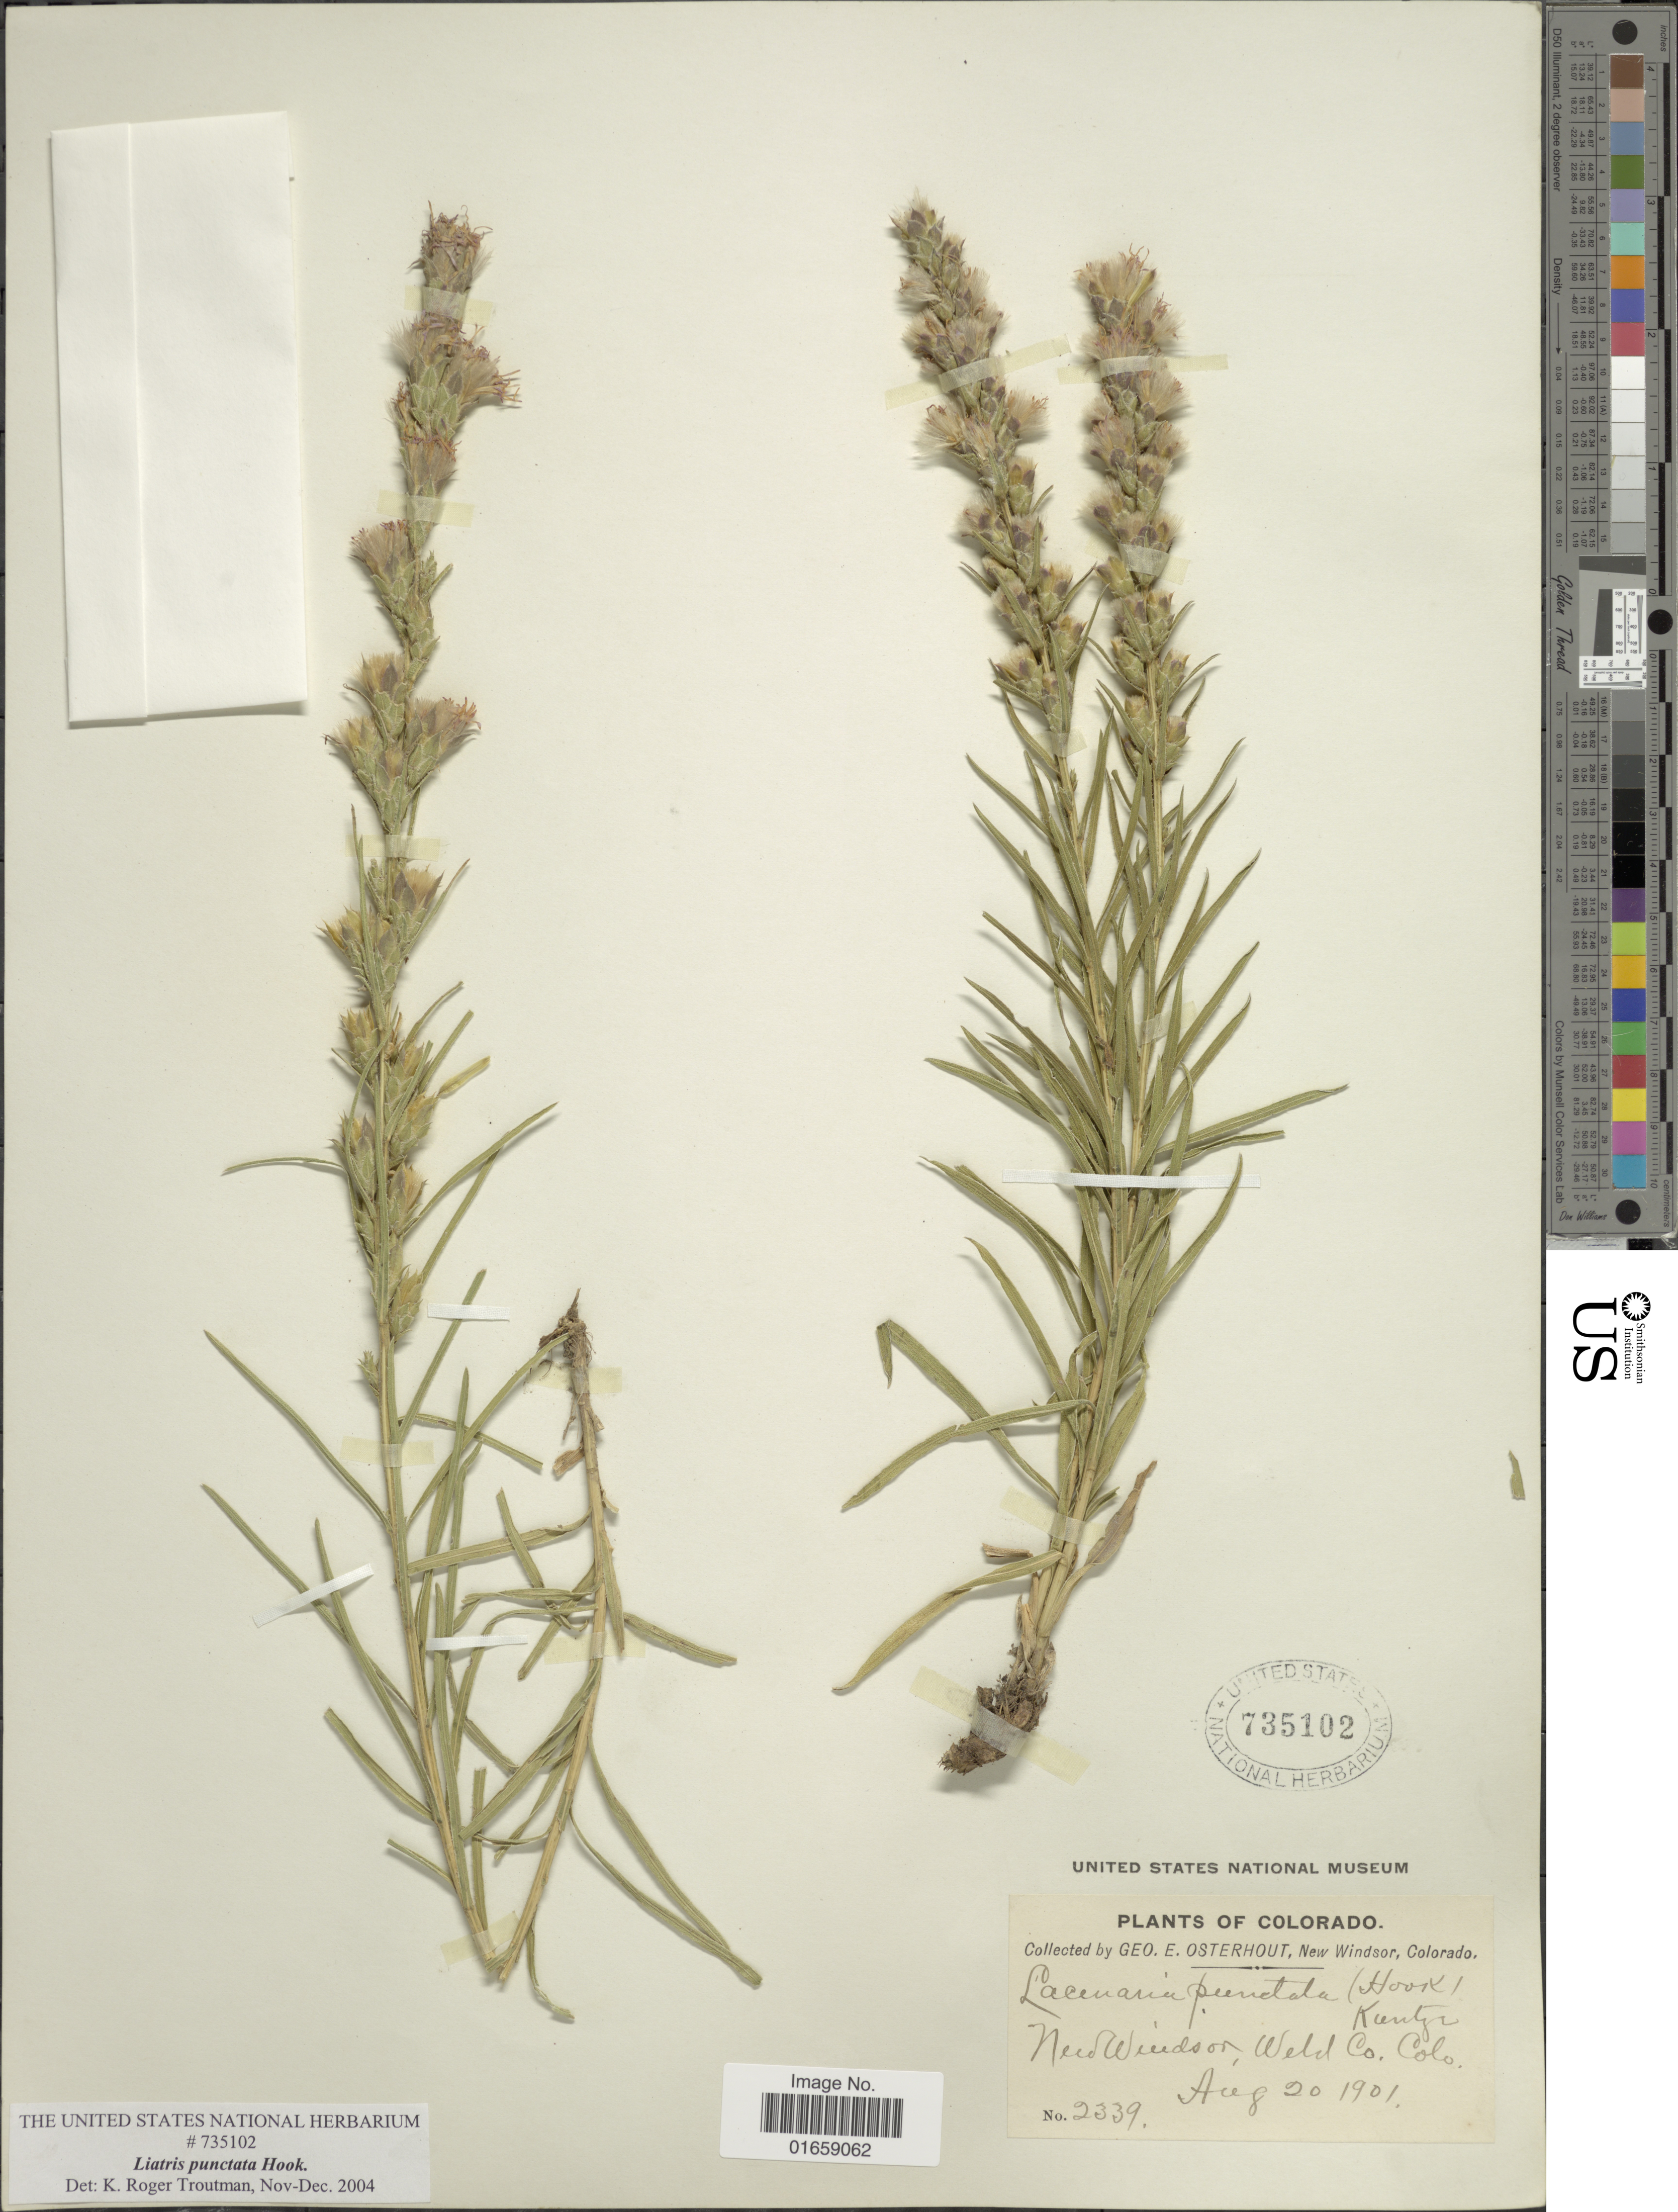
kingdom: Plantae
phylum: Tracheophyta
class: Magnoliopsida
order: Asterales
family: Asteraceae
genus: Liatris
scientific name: Liatris punctata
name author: Hook.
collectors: G. Osterhout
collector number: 2339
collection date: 1901-08-20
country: United States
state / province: Colorado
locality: New Windsor, Weld Co., Colo.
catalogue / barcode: US 735102